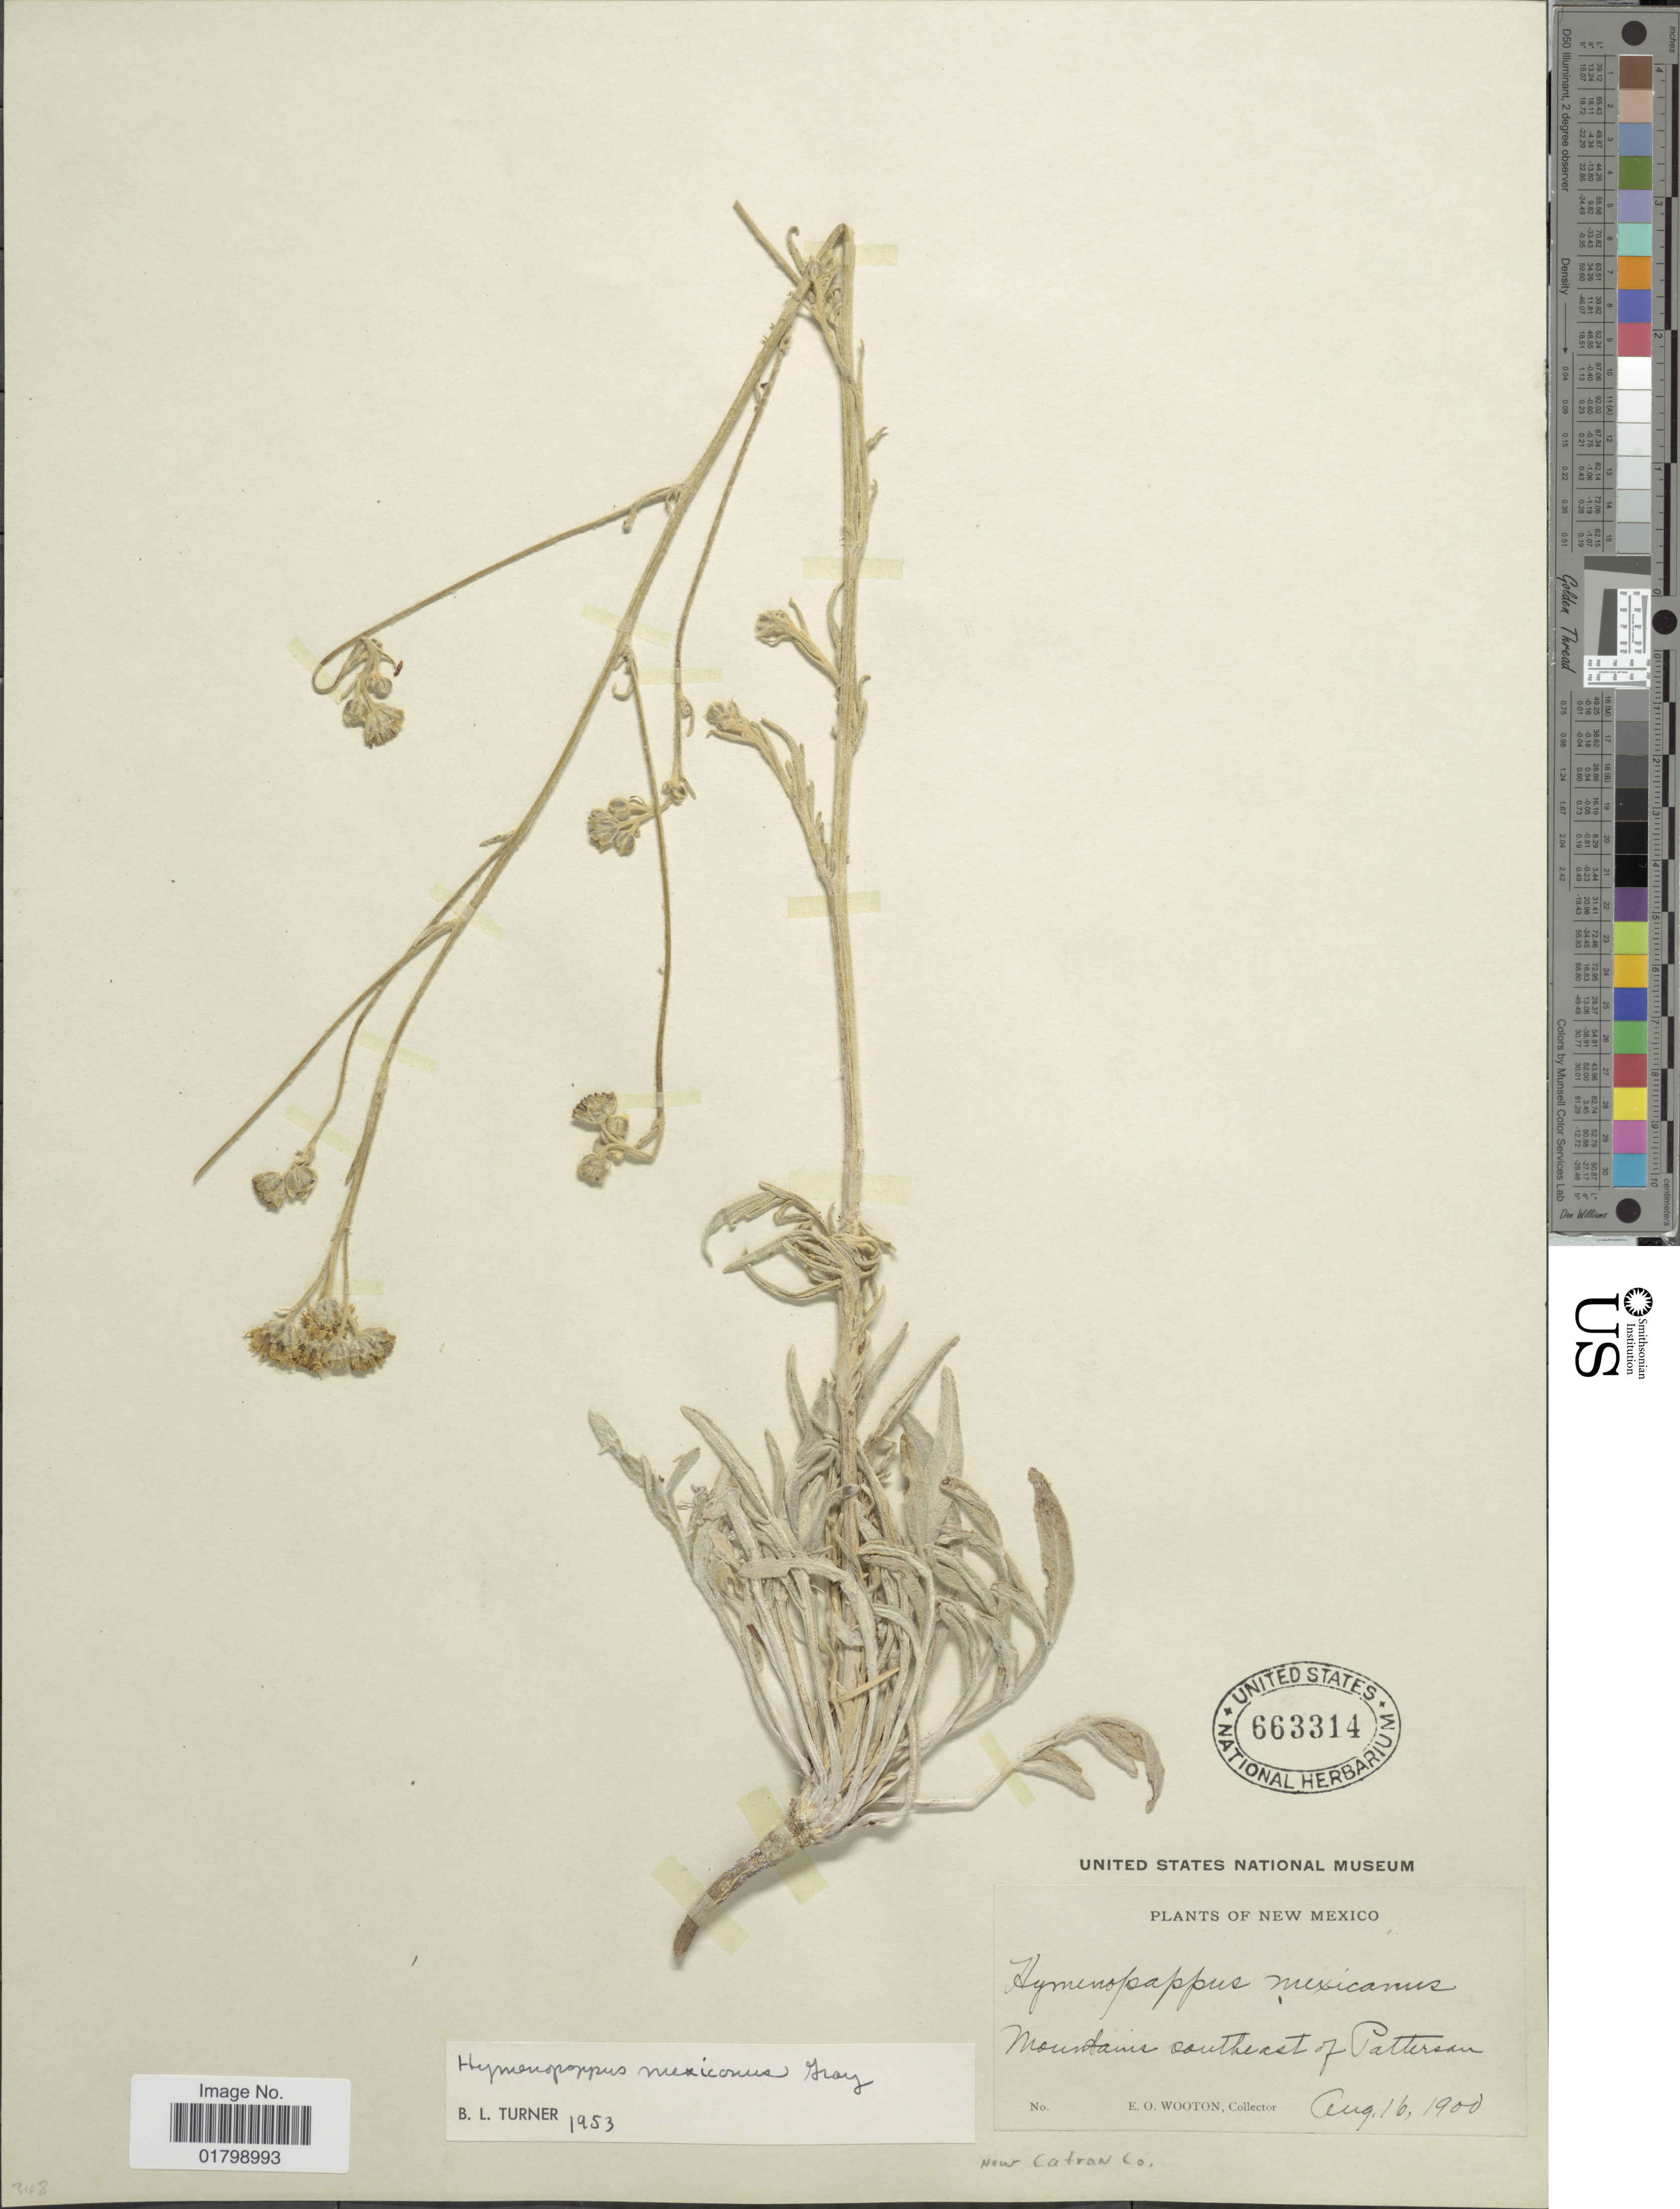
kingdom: Plantae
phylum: Tracheophyta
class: Magnoliopsida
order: Asterales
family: Asteraceae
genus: Hymenopappus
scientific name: Hymenopappus mexicanus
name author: A. Gray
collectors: E. O. Wooton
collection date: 1900-08-16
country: United States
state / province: New Mexico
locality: Mountains southeast of Patterson, now Catron Co.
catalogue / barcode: US 663314